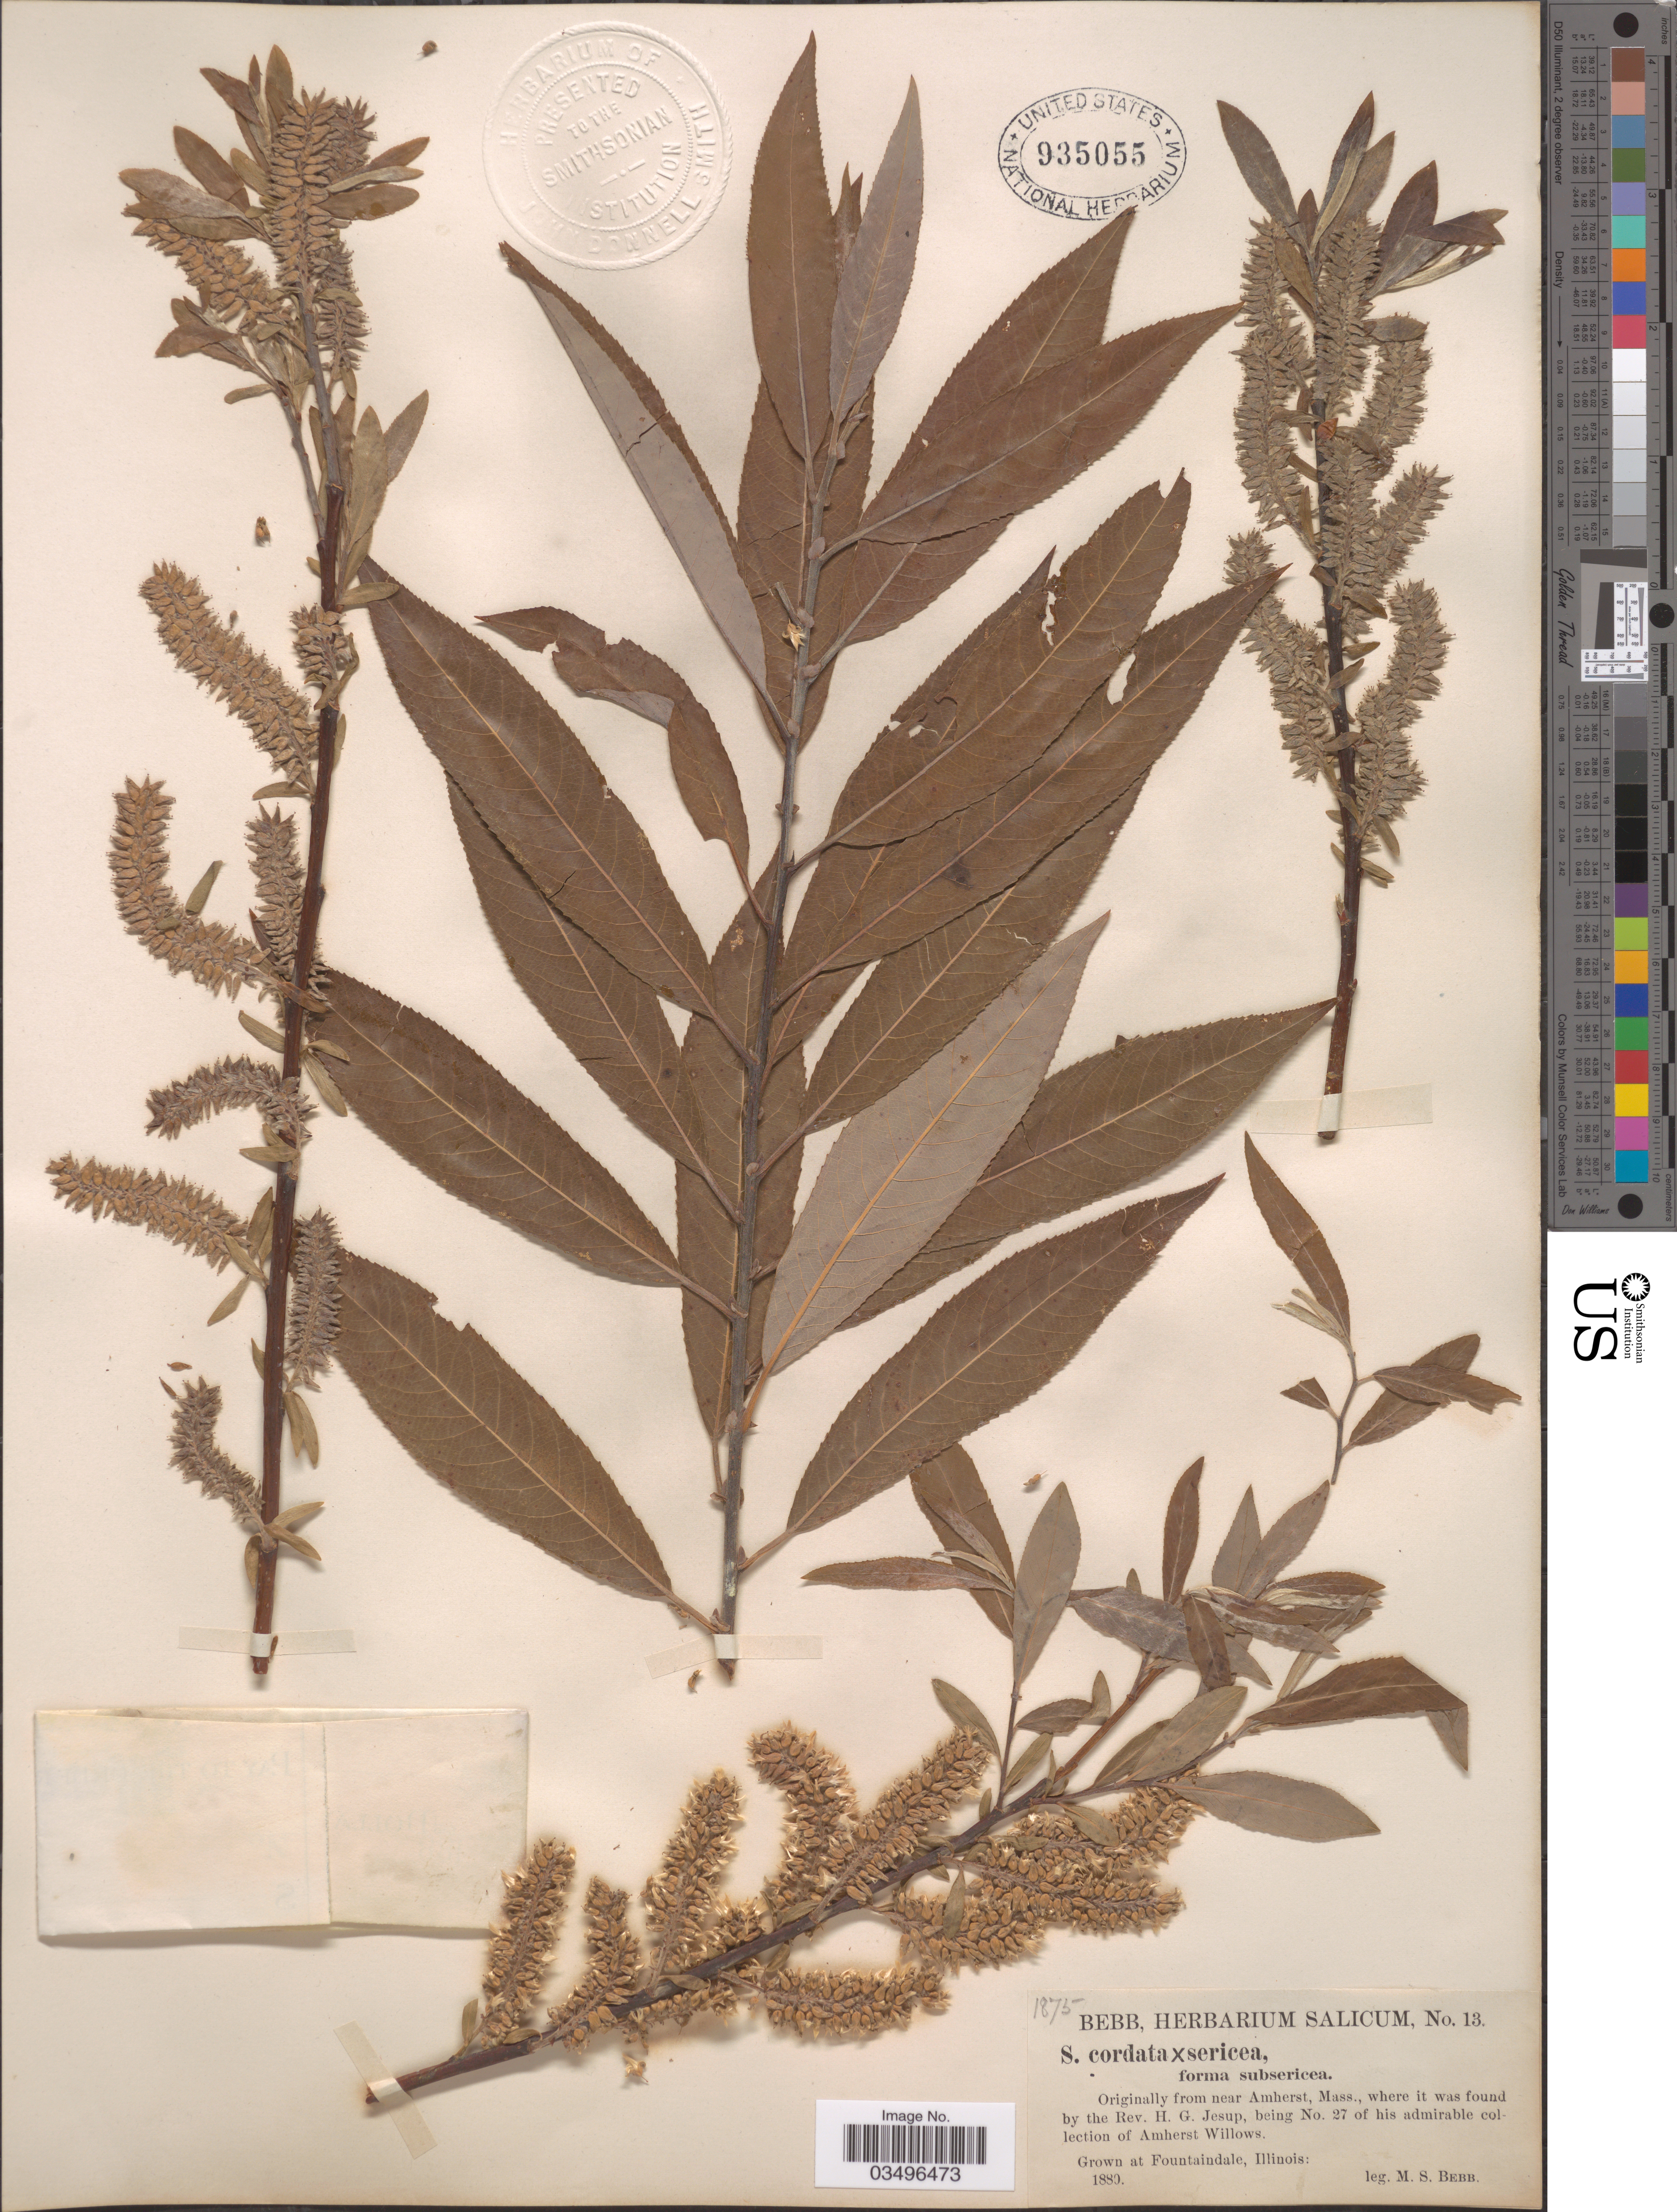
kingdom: Plantae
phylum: Tracheophyta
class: Magnoliopsida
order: Malpighiales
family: Salicaceae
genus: Salix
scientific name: Salix cordata x S. sericea Marshall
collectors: M. Bebb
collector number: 13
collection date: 1880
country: United States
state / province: Illinois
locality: Grown at Fountaindale.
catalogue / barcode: US 935055